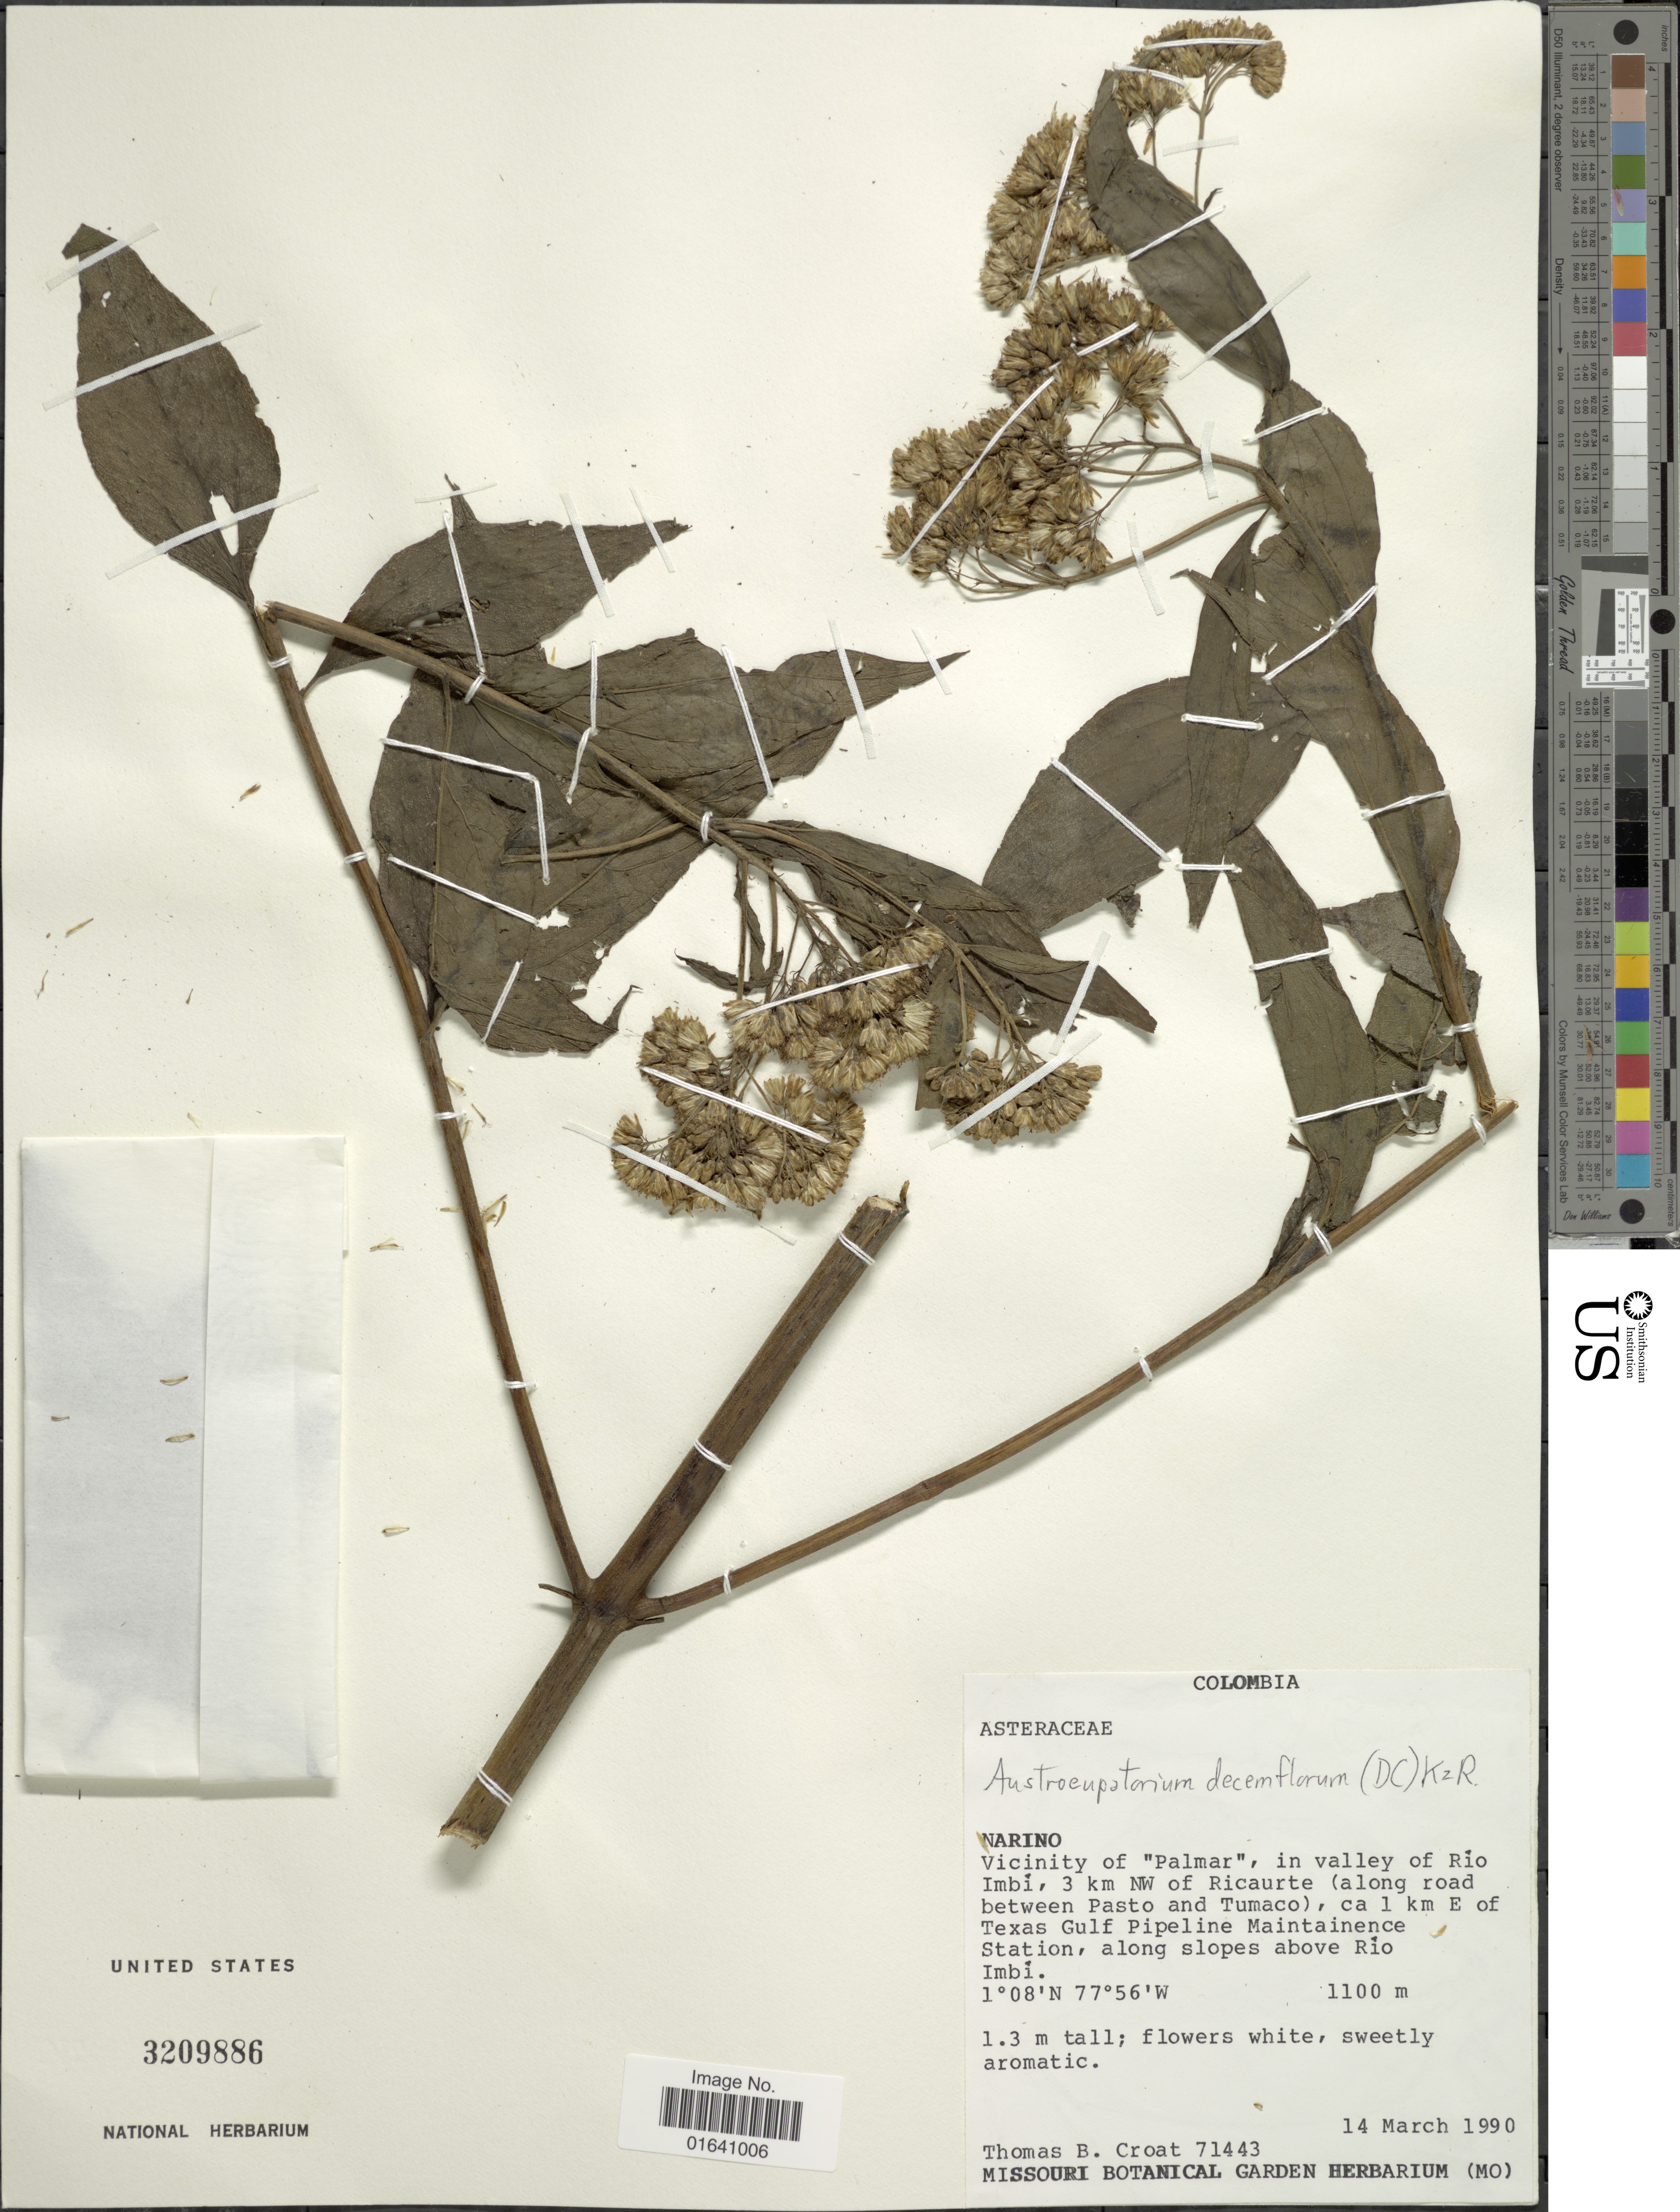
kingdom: Plantae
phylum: Tracheophyta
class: Magnoliopsida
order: Asterales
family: Asteraceae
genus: Austroeupatorium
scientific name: Austroeupatorium decemflorum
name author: (DC.) R.M. King & H. Rob.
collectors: T. B. Croat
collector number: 71443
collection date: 1990-03-14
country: Colombia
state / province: Nariño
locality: Vicinity of 'Palmar', in valley of Río Imbí, 3 km NW of Ricuarte (along road between Pasto and Tumaco), ca 1 km E of texas Gulf Pipeline Maintainence Station, along slopes above Río Imbi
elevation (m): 1100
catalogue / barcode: US 3209886